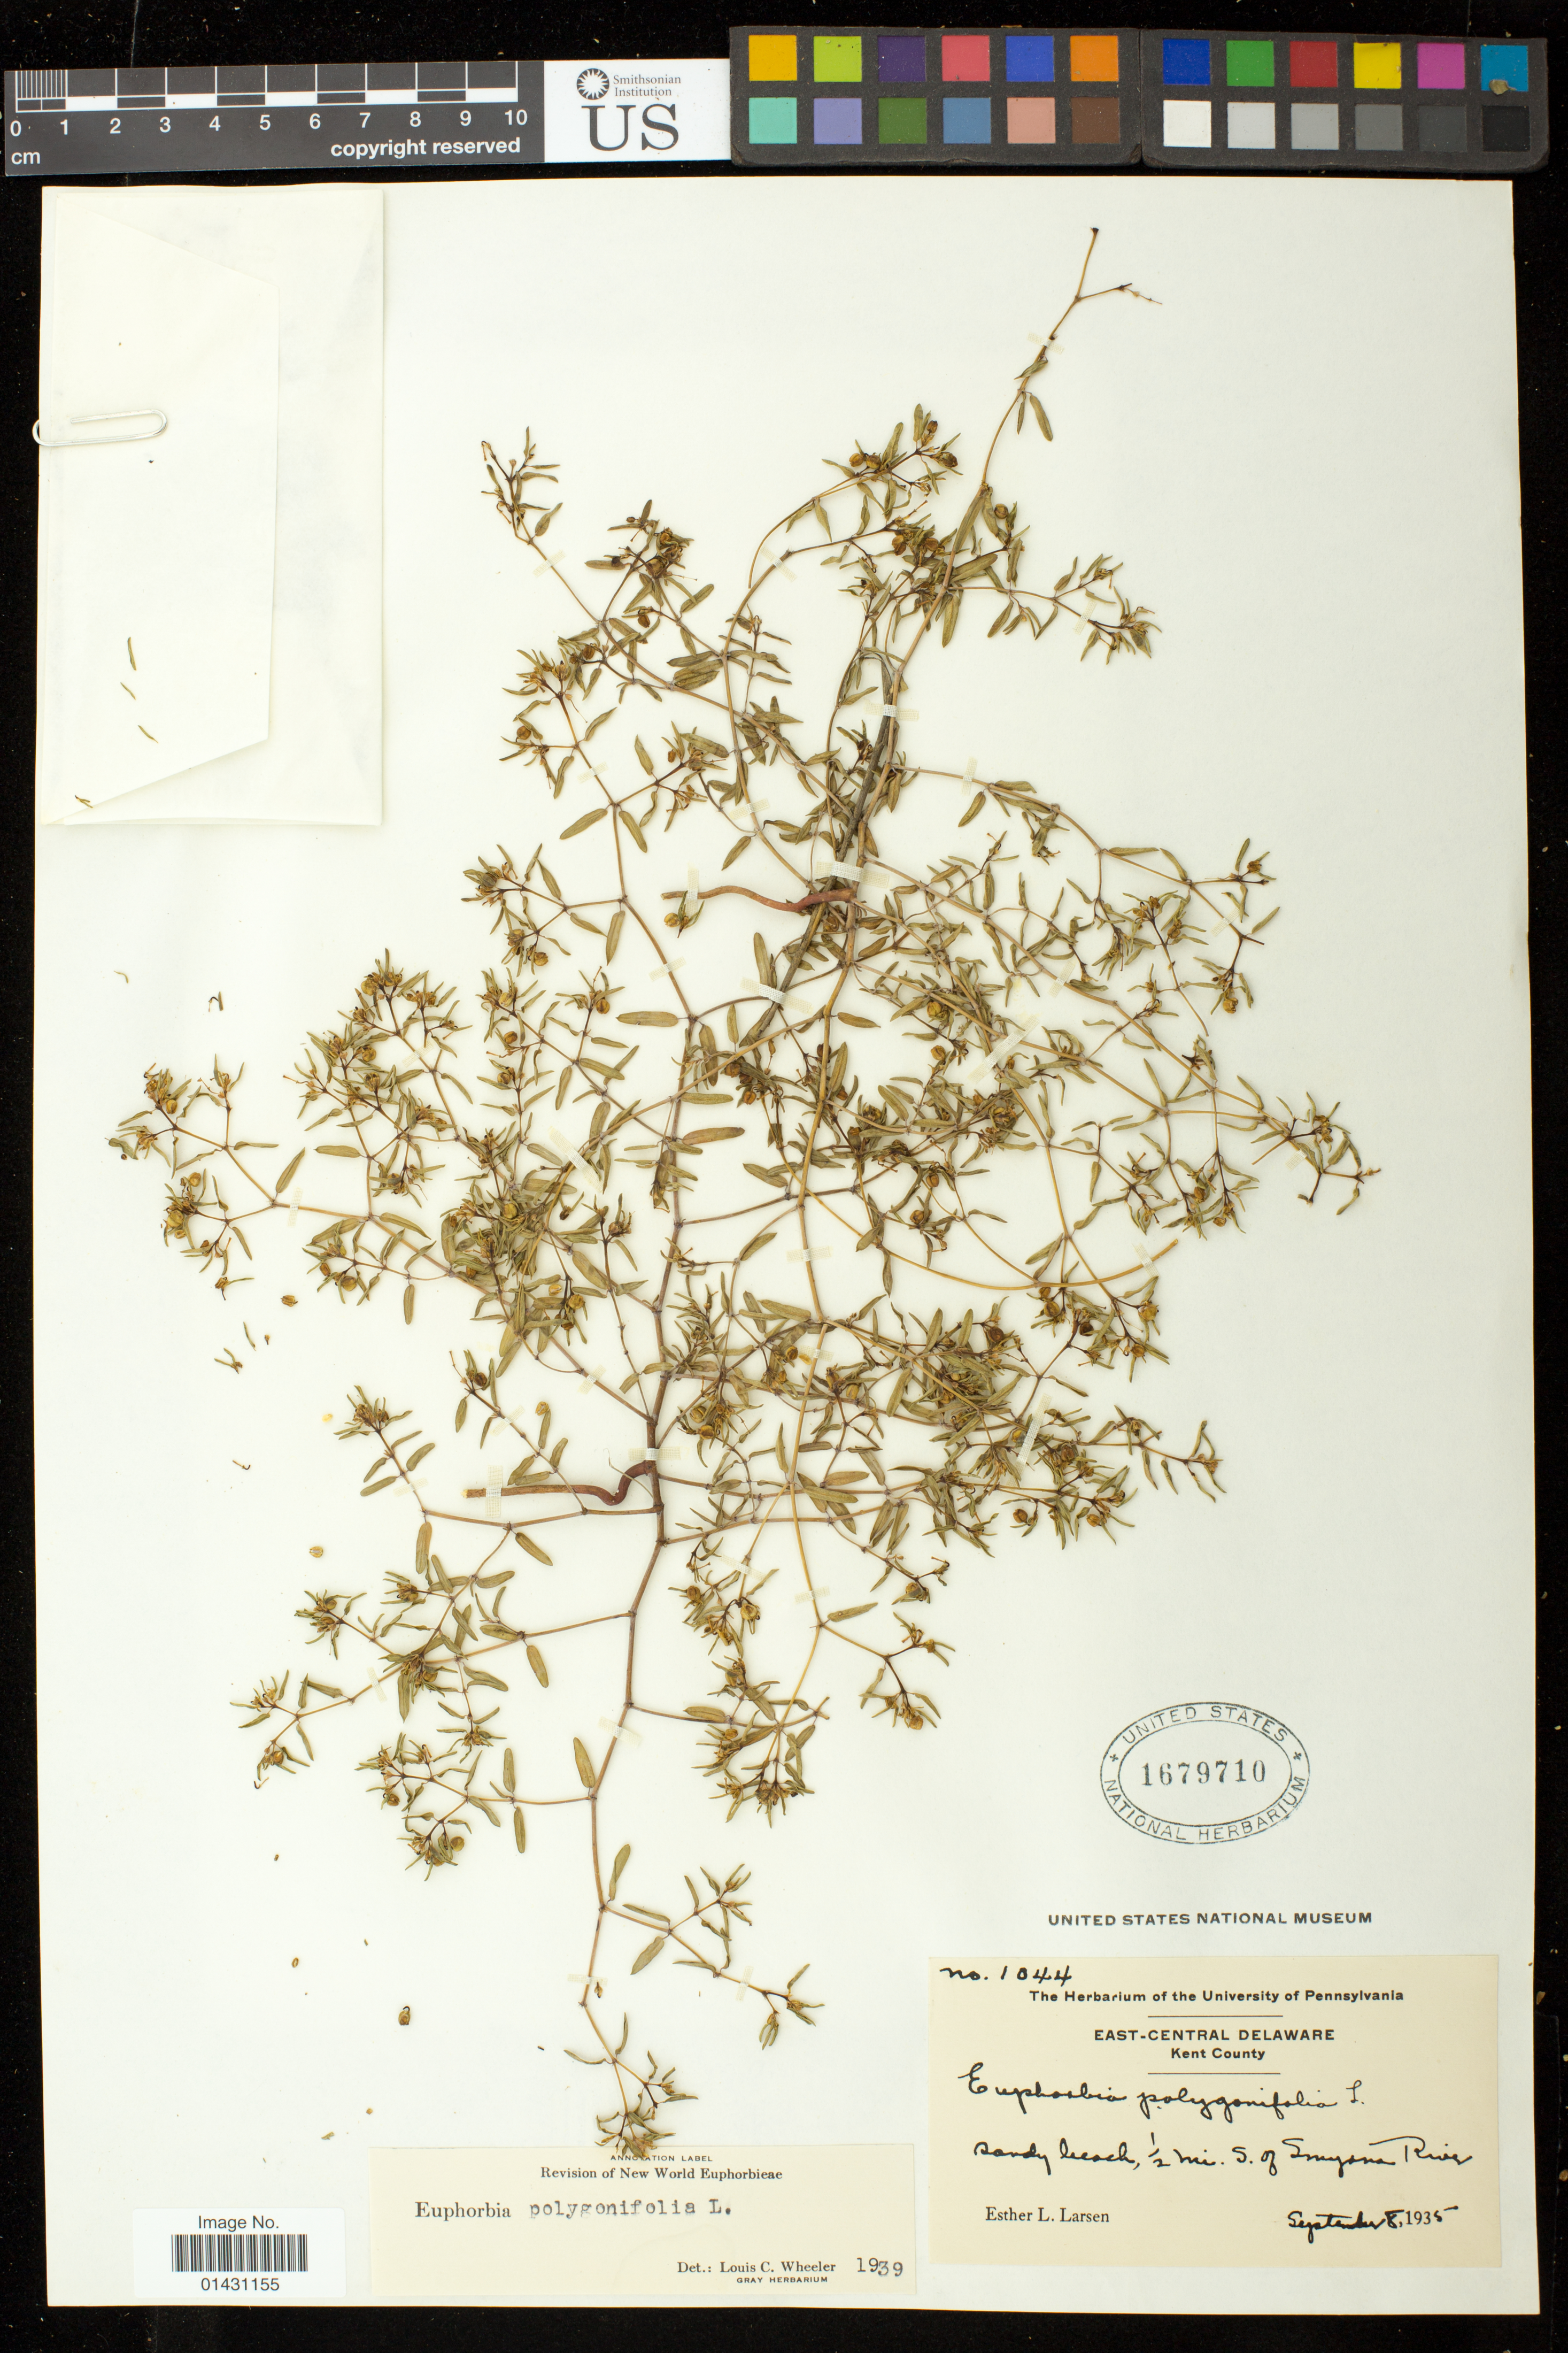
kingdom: Plantae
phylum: Tracheophyta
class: Magnoliopsida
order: Malpighiales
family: Euphorbiaceae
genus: Euphorbia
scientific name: Euphorbia polygonifolia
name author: L.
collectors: E. Larsen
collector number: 1044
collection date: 1935-09-08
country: United States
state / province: Delaware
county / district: Kent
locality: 1/2 mi. S of Smyrna River.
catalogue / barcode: US 1679710